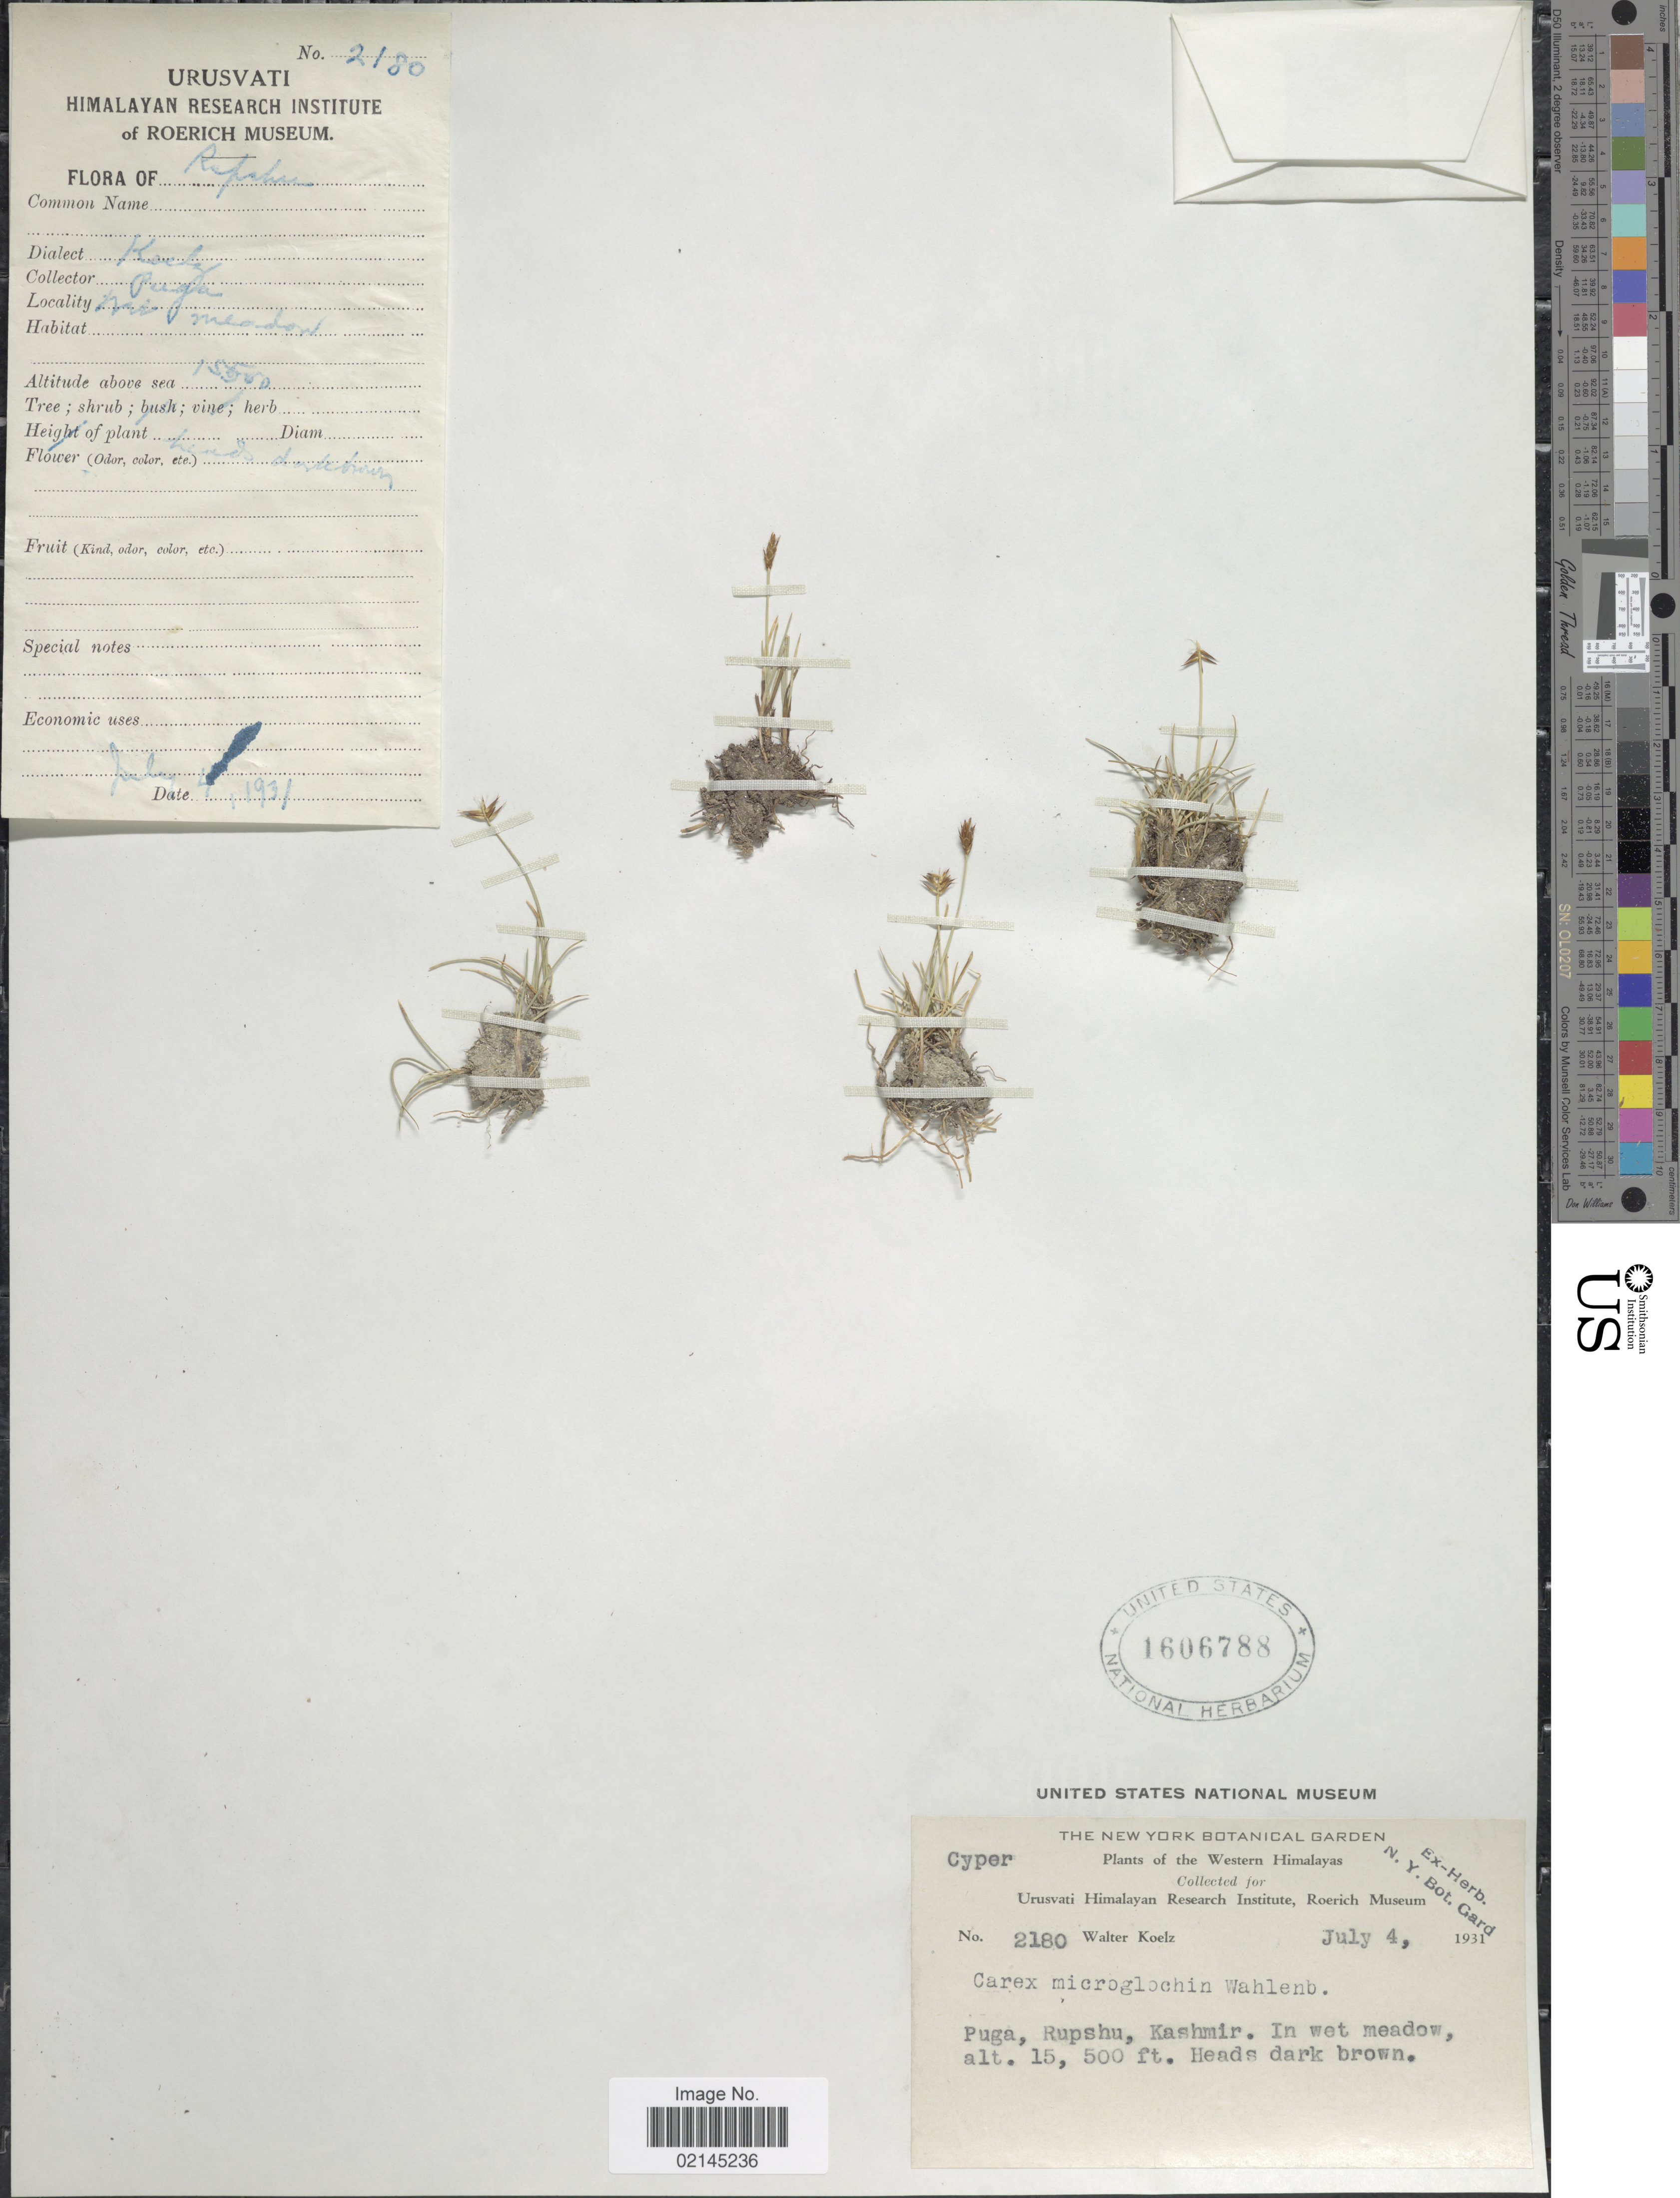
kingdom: Plantae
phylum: Tracheophyta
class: Liliopsida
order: Poales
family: Cyperaceae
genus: Carex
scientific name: Carex microglochin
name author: Wahlenb.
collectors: W. N. Koelz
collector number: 2180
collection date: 1931-07-04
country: India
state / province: Jammu and Kashmir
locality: Western Himalayas. Puga, Rupshu, Kashmir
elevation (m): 4724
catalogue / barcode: US 1606788